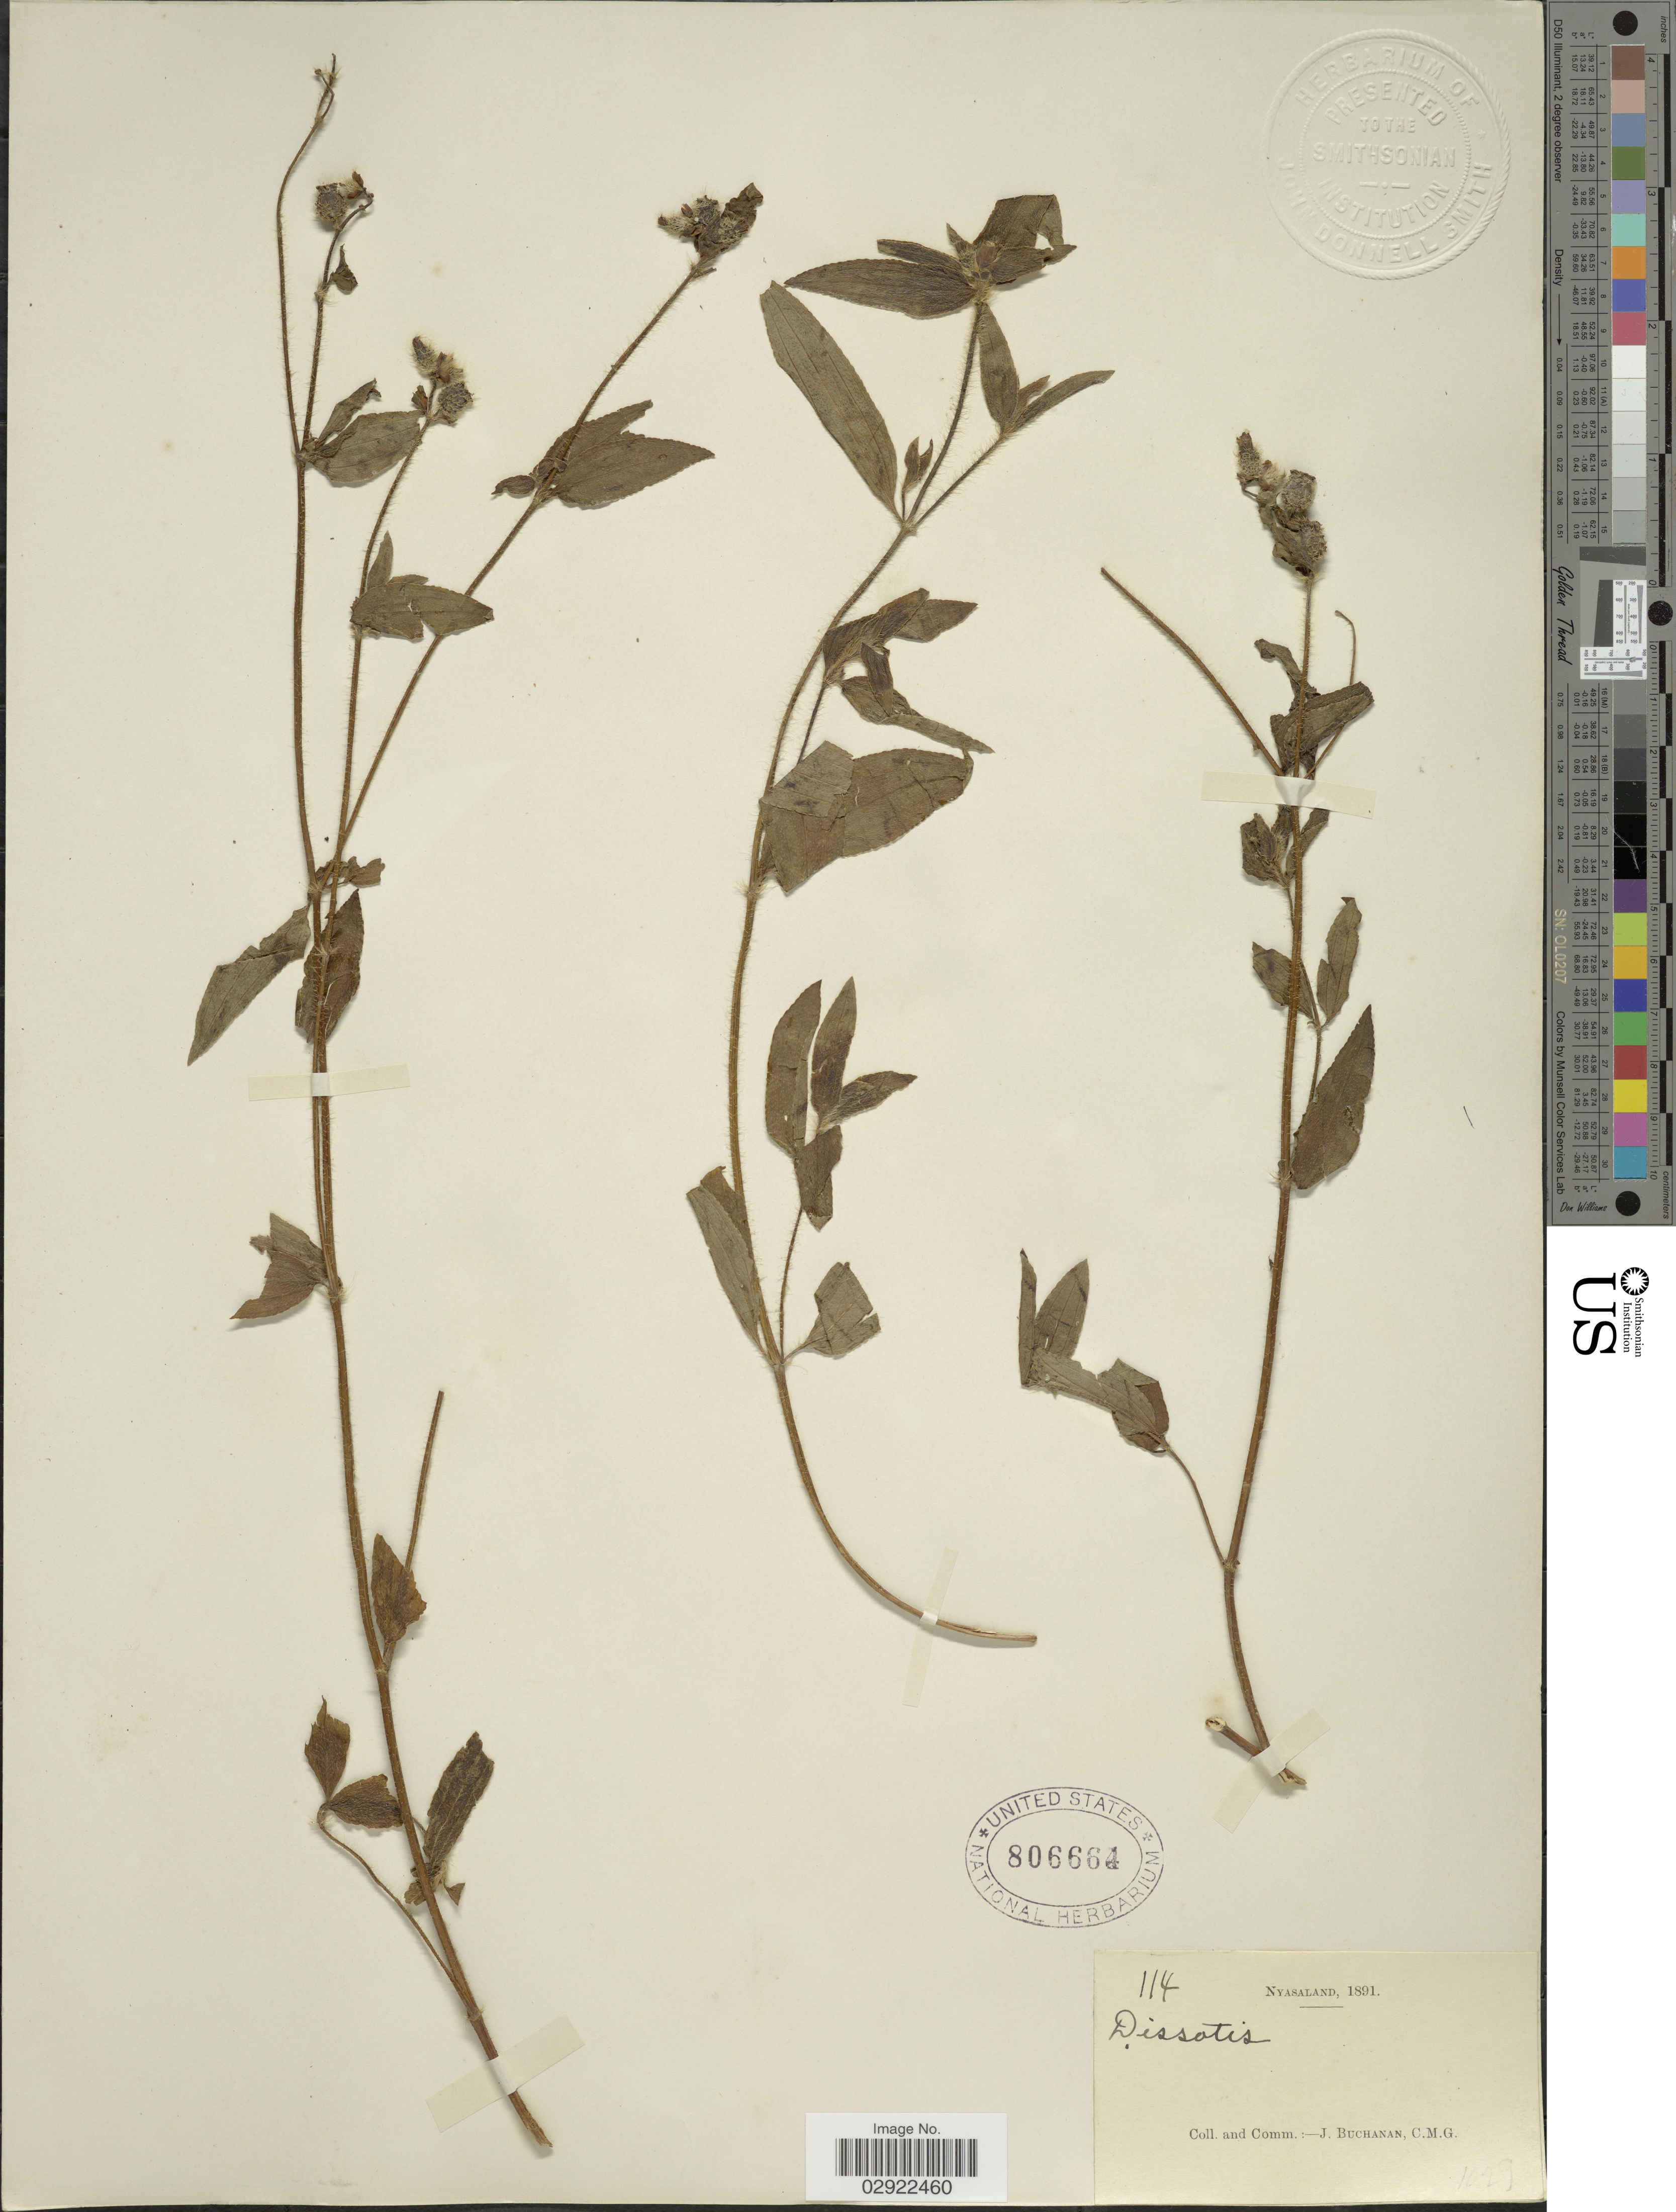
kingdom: Plantae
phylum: Tracheophyta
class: Magnoliopsida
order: Myrtales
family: Melastomataceae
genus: Dissotis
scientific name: Dissotis sp.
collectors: J. Buchanan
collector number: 114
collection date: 1891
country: Malawi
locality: Nyasaland.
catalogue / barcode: US 806664